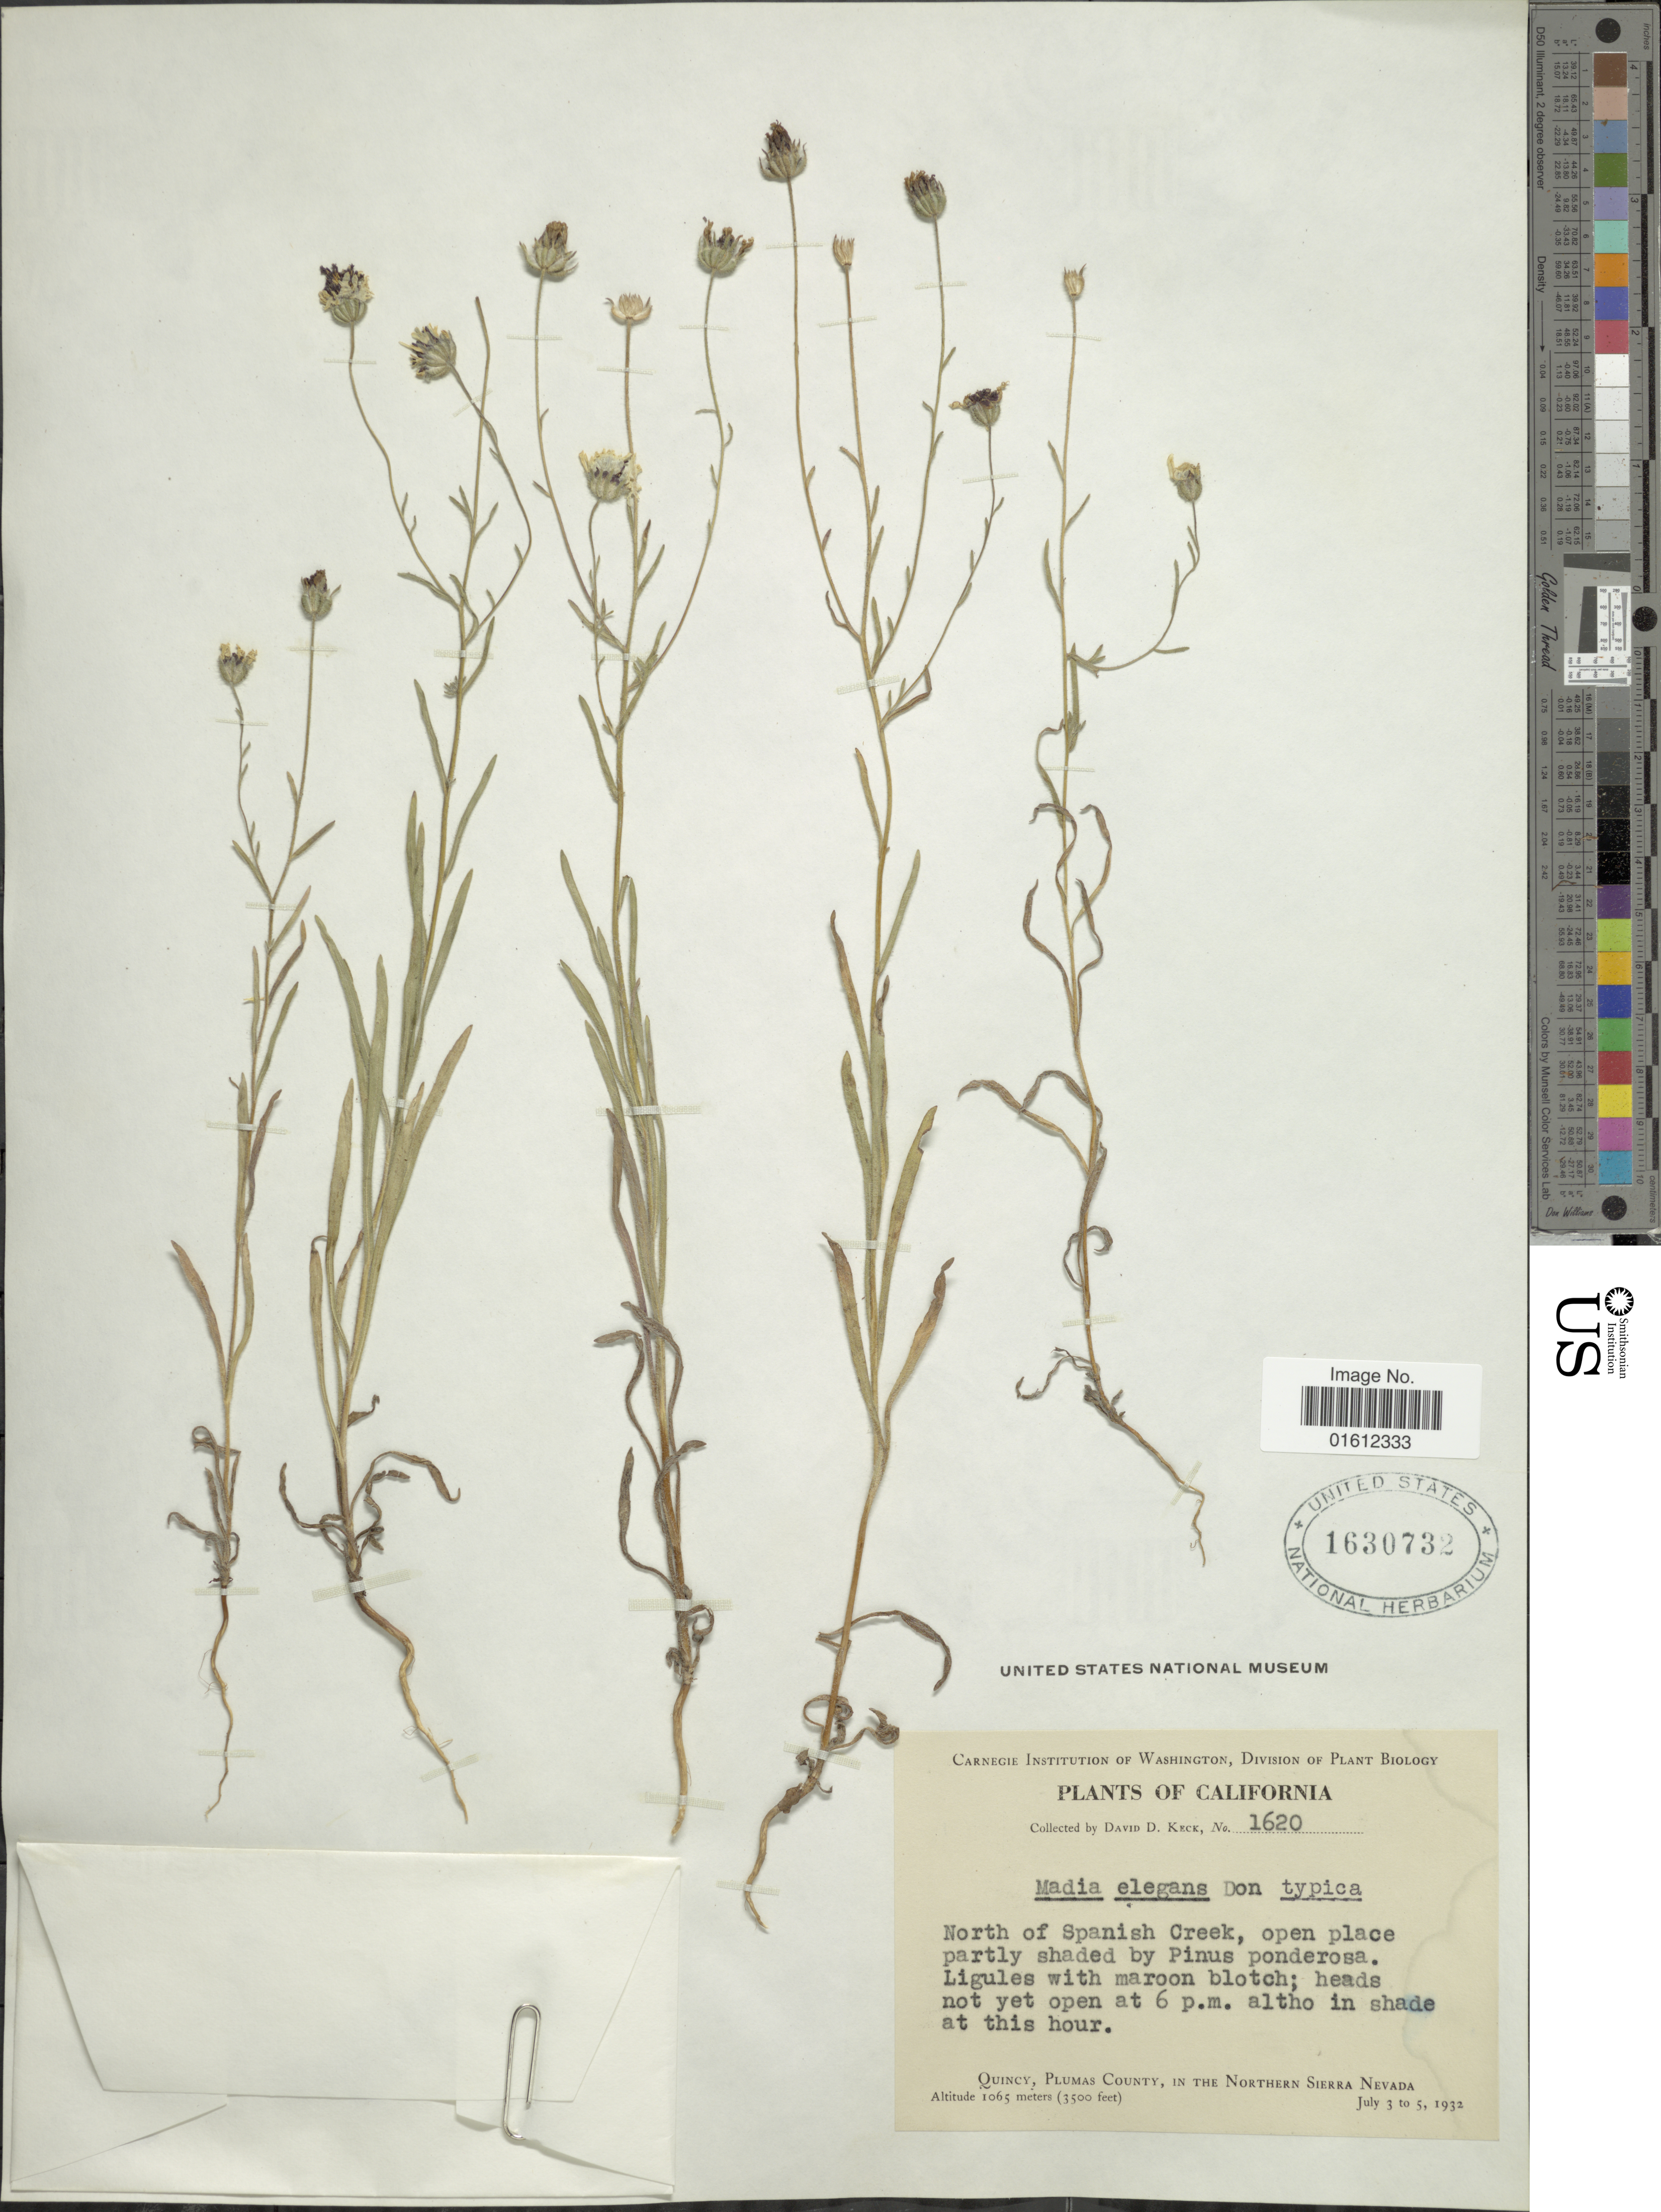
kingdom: Plantae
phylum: Tracheophyta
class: Magnoliopsida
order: Asterales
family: Asteraceae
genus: Madia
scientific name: Madia elegans subsp. elegans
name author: D. Don ex Lindl.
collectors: D. D. Keck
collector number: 1620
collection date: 1932-07-03/1932-07-05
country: United States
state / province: California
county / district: Plumas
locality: North of Spanish Creek, Quincy, Plumas County, in the Northern Sierra Nevada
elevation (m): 1065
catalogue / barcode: US 1630732